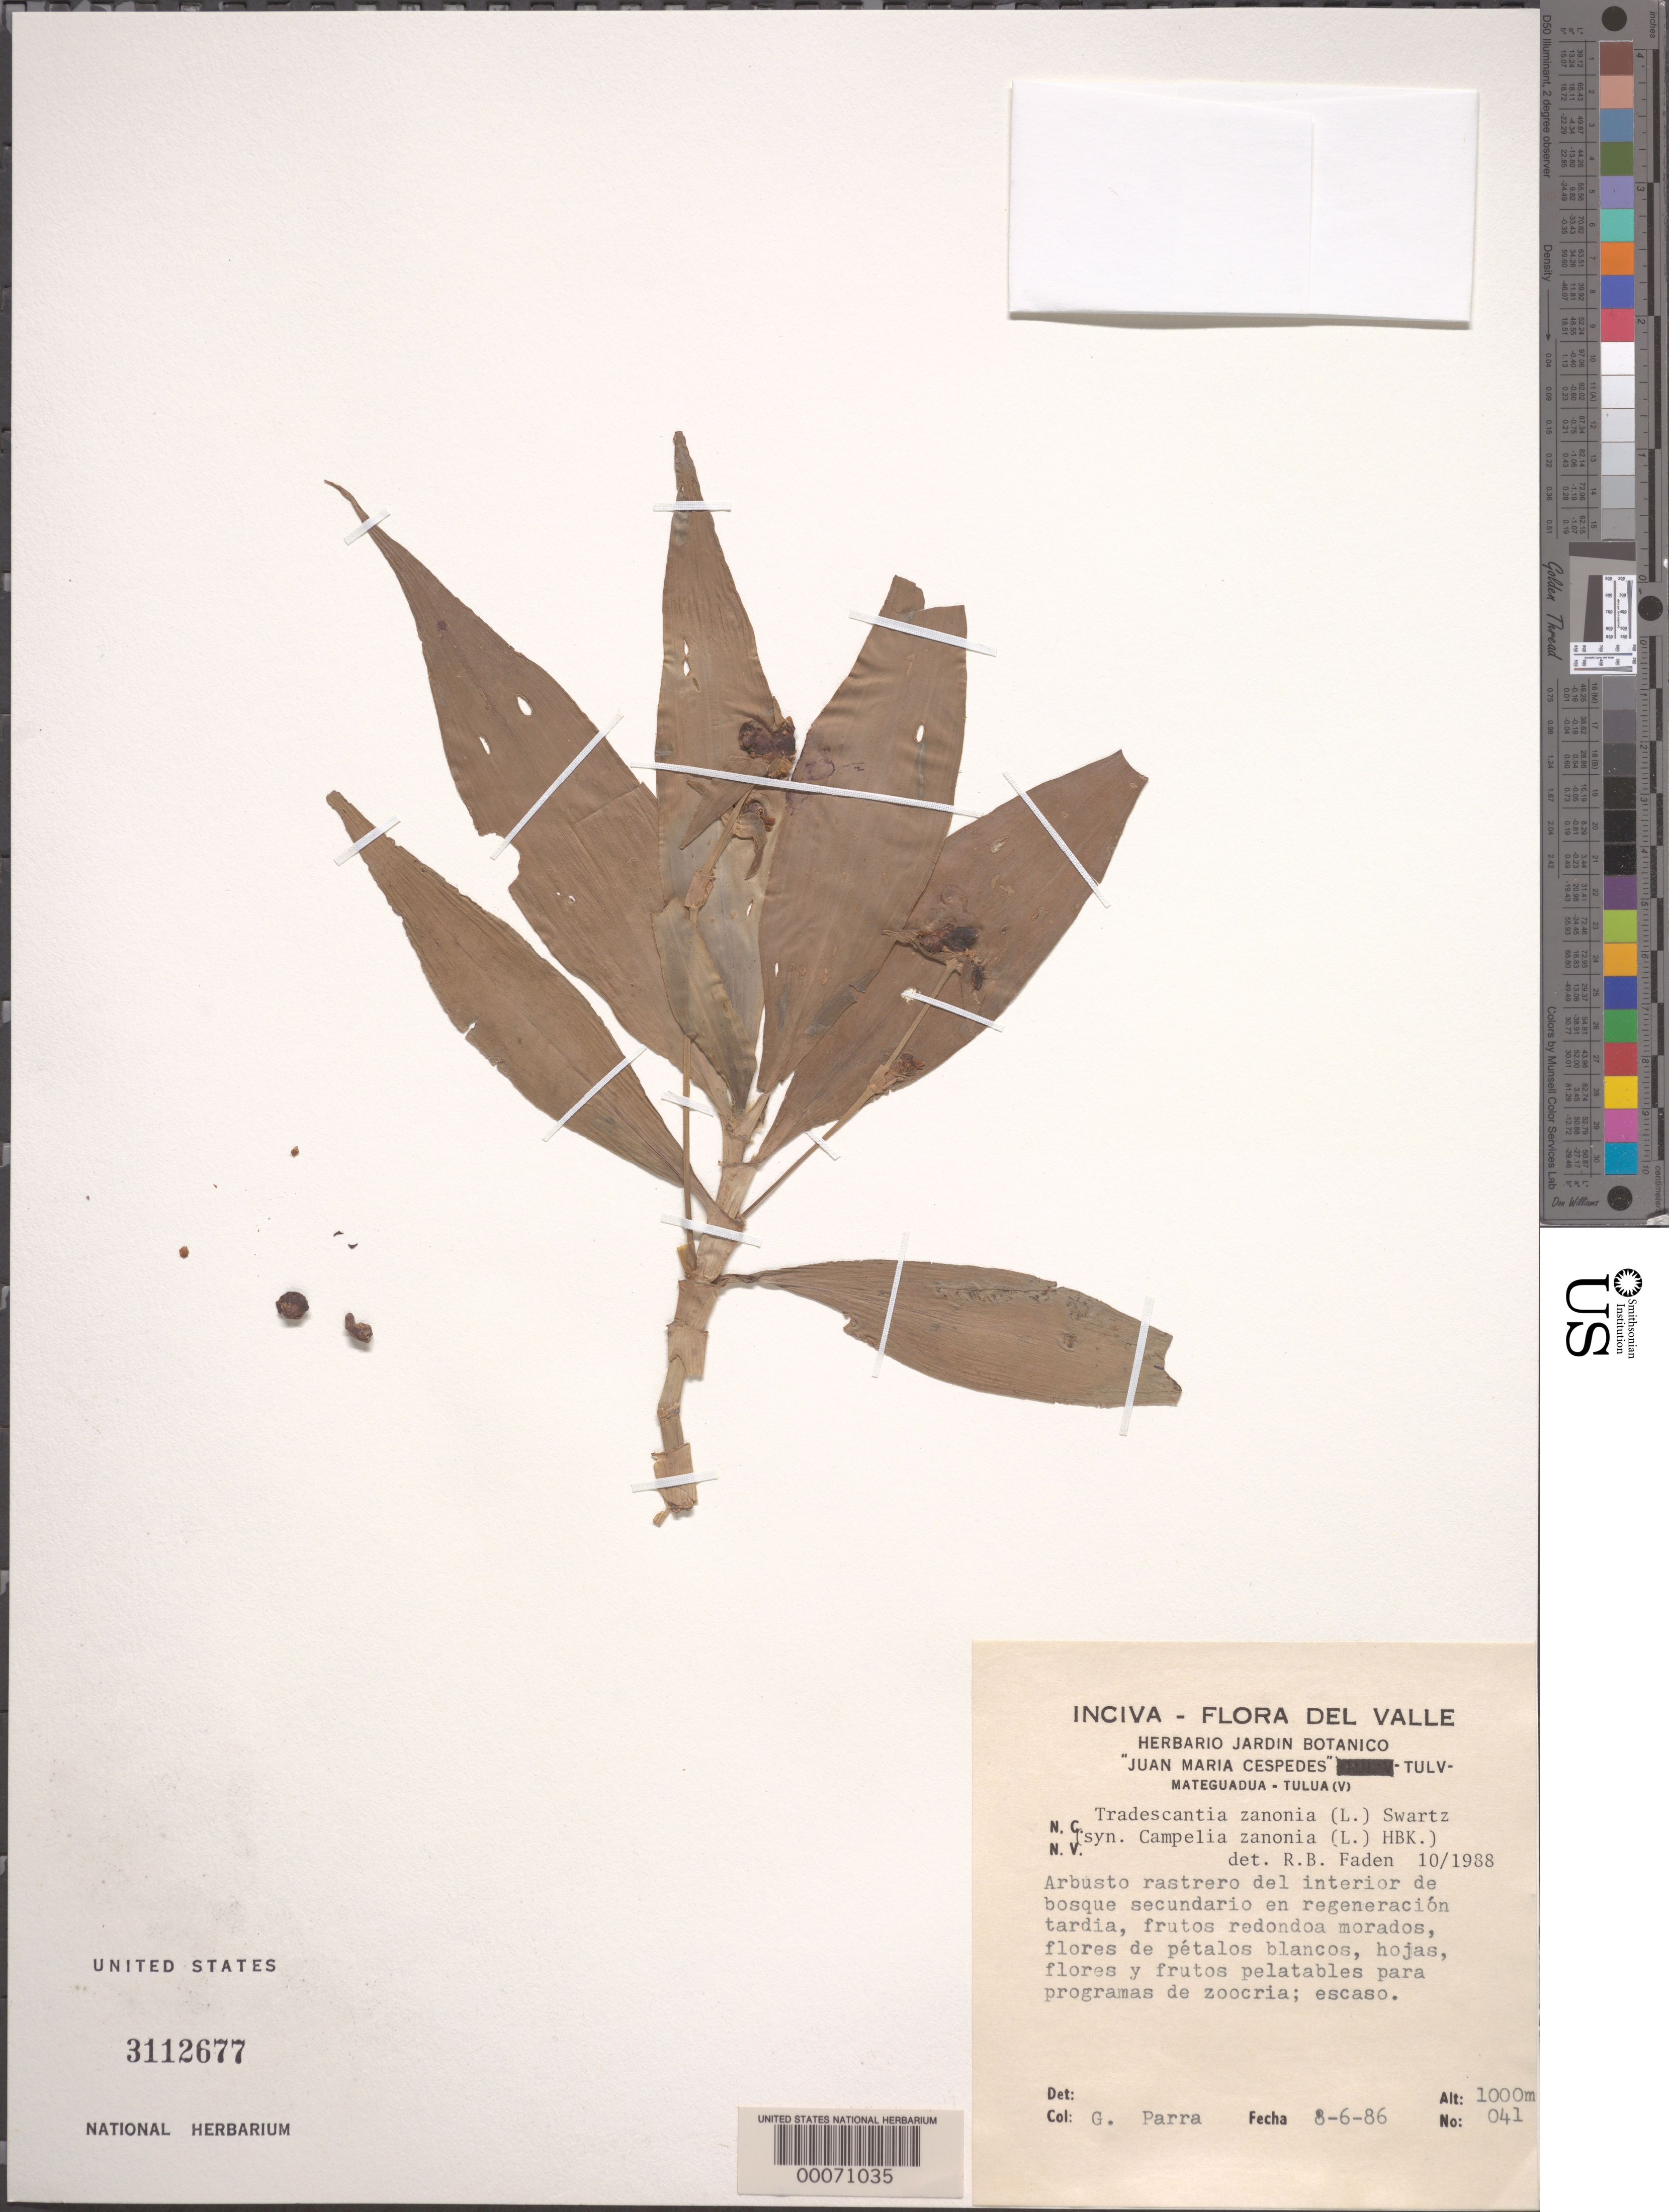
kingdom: Plantae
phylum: Tracheophyta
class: Liliopsida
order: Commelinales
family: Commelinaceae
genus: Tradescantia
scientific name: Tradescantia zanonia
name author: (L.) Sw.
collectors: G. Parra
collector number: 041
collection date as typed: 08 Jun 1986 or 06 Aug 1986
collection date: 1986-06-08 or 1986-08-06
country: Colombia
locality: Juan Maria Cespedes, Mateguadua - Tulua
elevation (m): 1000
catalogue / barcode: US 3112677